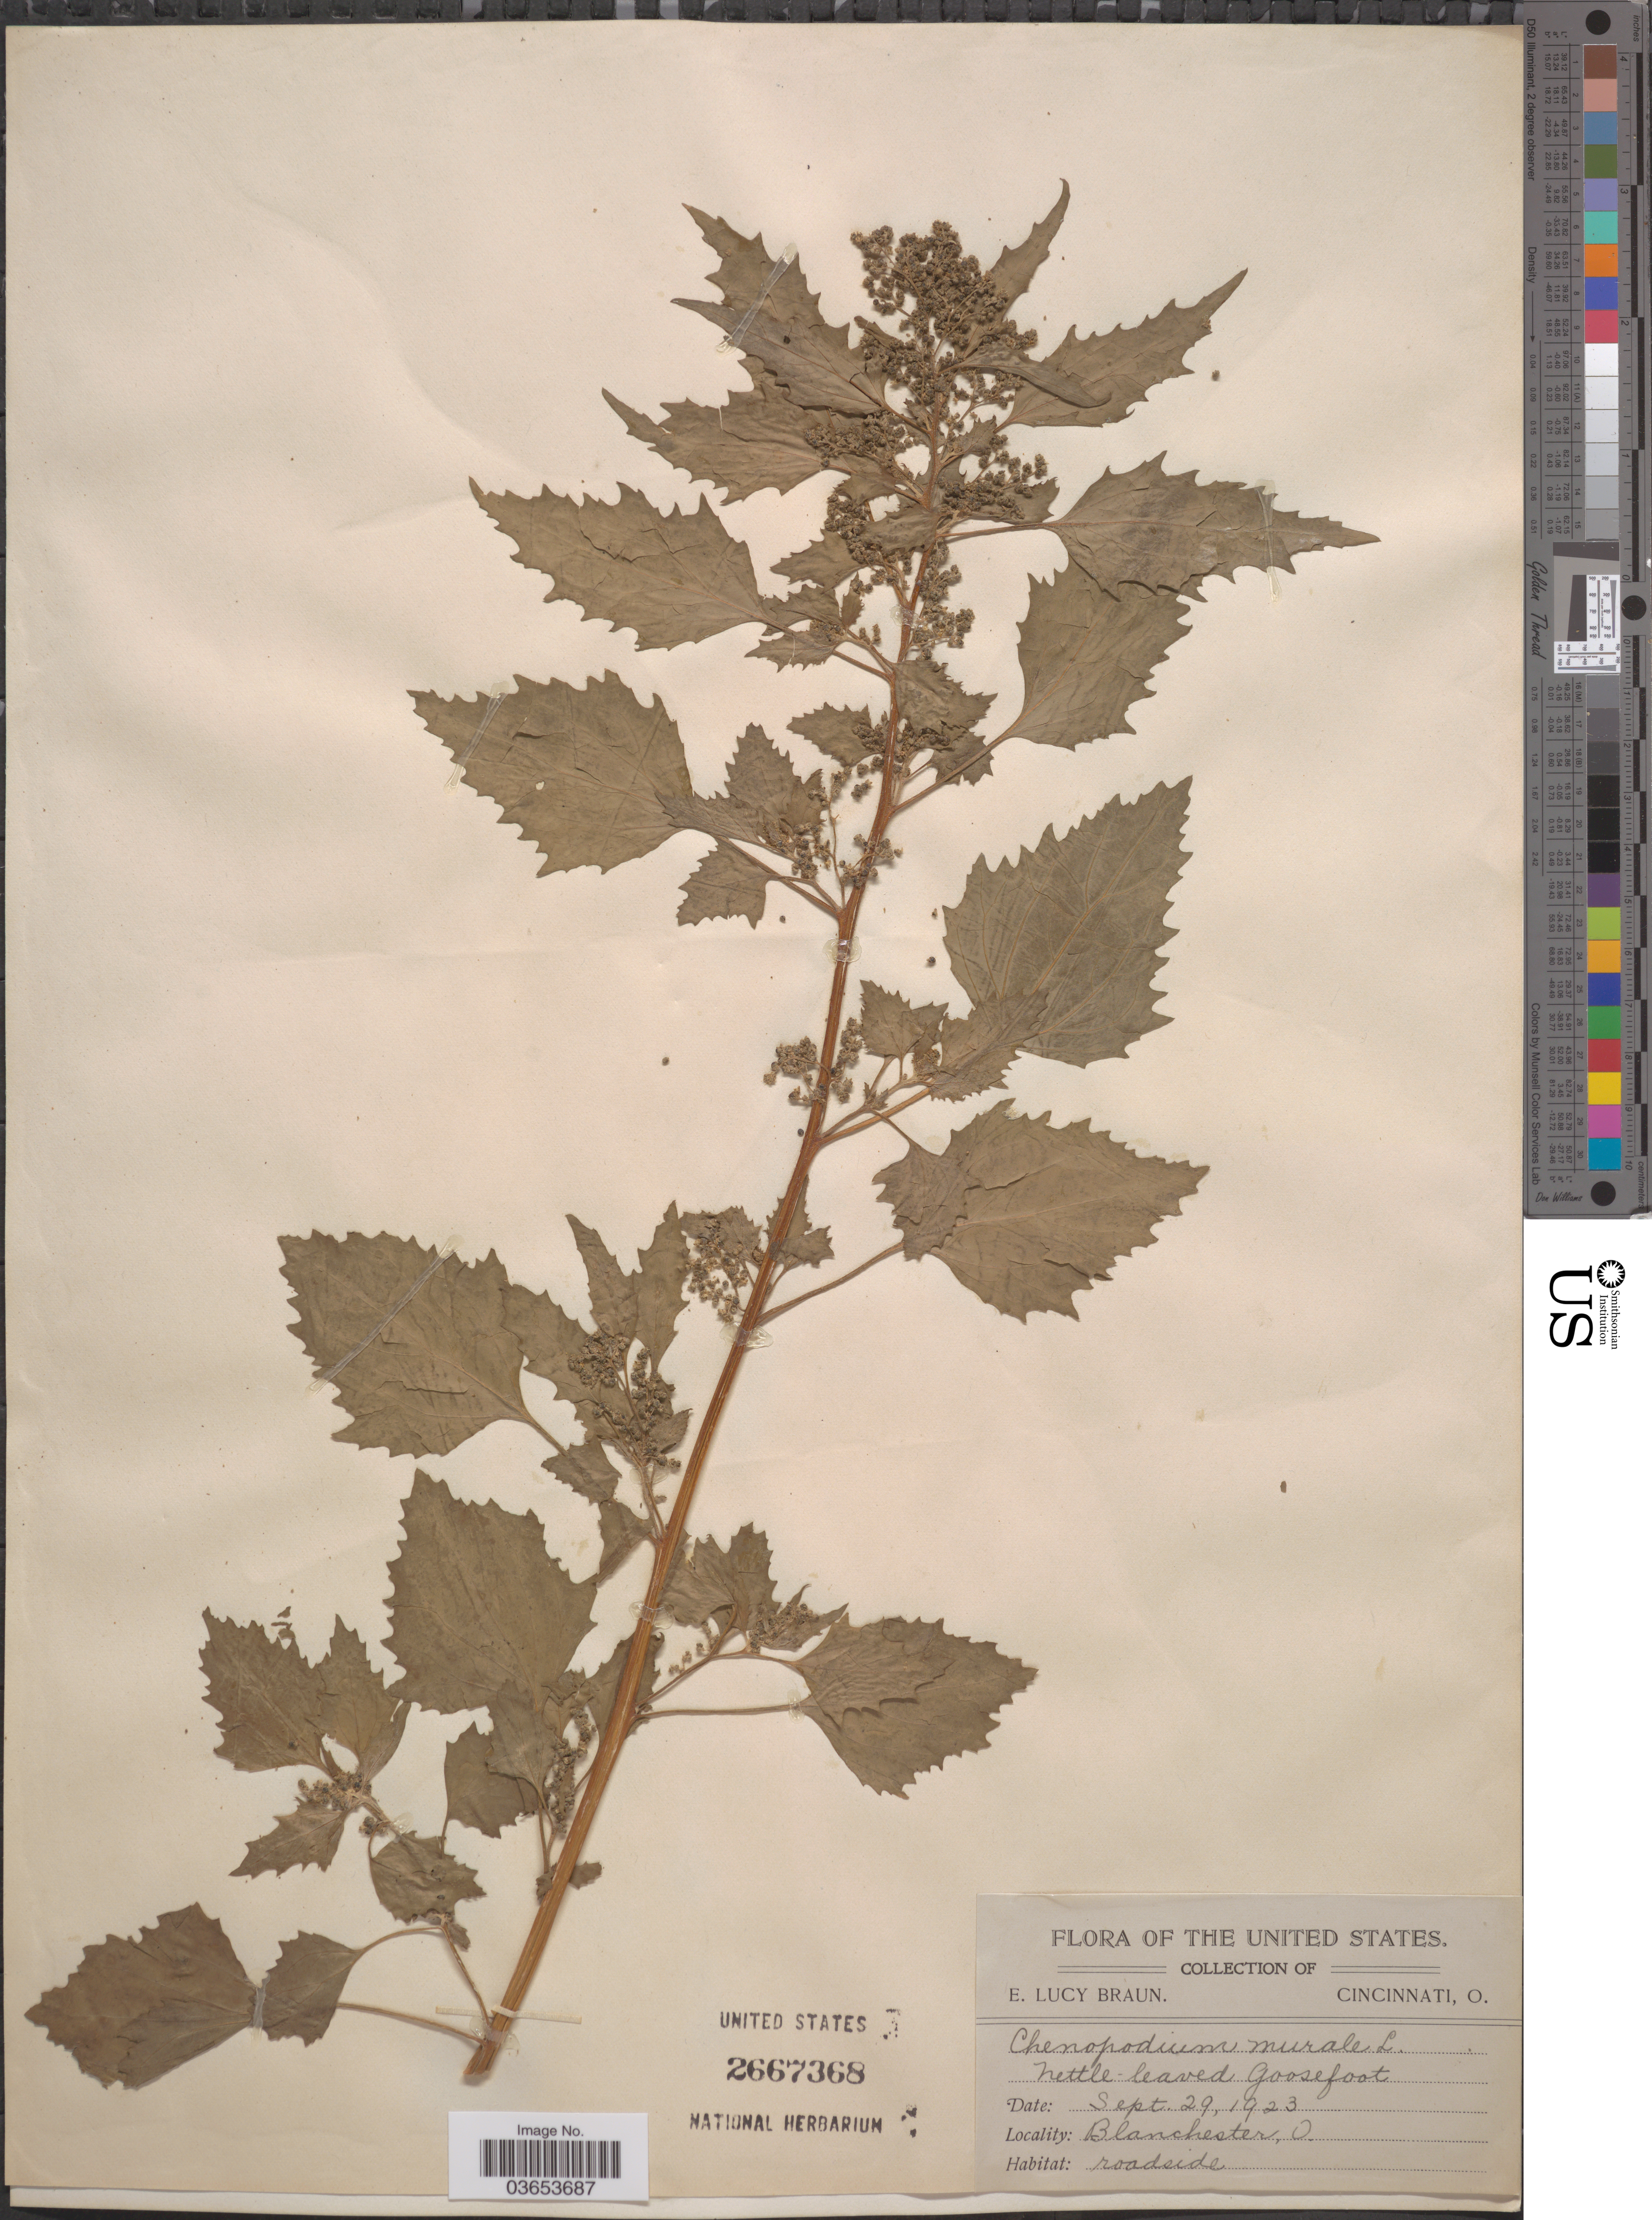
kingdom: Plantae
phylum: Tracheophyta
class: Magnoliopsida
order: Caryophyllales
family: Amaranthaceae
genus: Chenopodium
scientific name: Chenopodium murale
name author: L.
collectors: E. L. Braun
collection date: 1923-09-29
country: United States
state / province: Ohio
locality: Blanchester.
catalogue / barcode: US 2667368